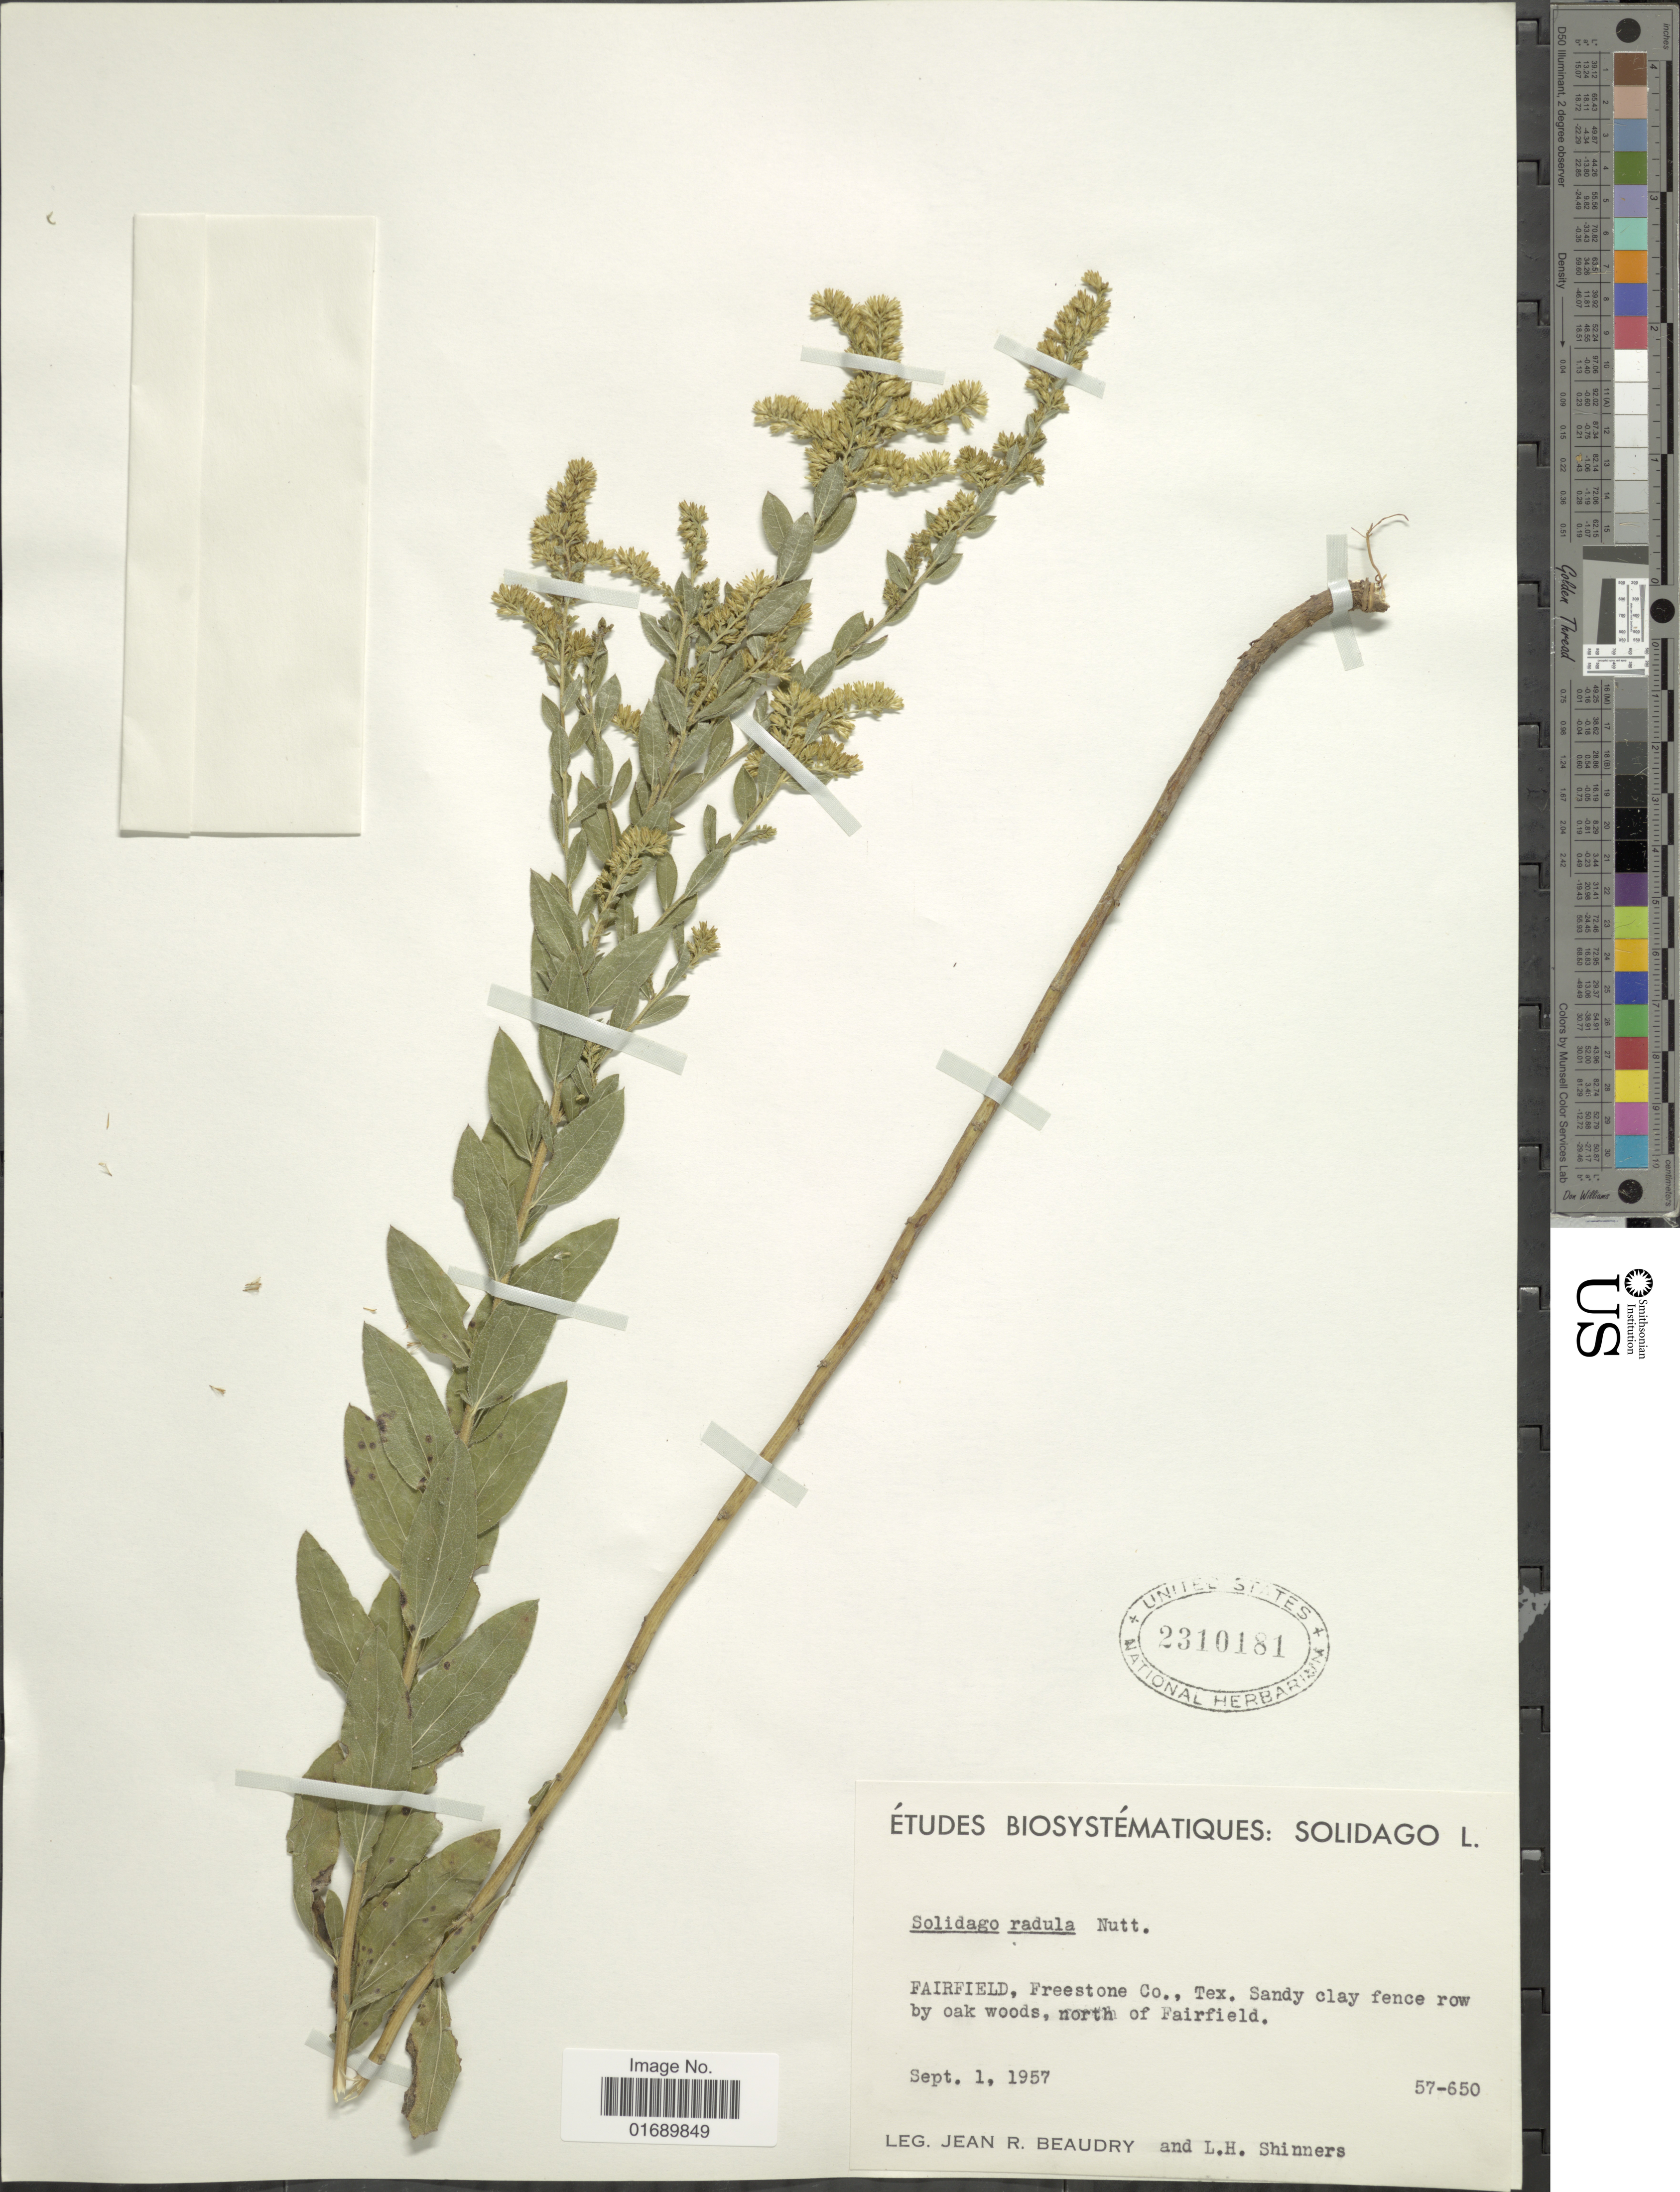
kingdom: Plantae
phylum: Tracheophyta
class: Magnoliopsida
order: Asterales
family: Asteraceae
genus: Solidago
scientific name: Solidago radula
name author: Nutt.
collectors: J. Beaudry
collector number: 57-650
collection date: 1957-09-01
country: United States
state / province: Texas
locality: Fairfield, Freeston Co., Tex. Sandy caly fence row by oak woods, north of Fairfield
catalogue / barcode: US 2310181